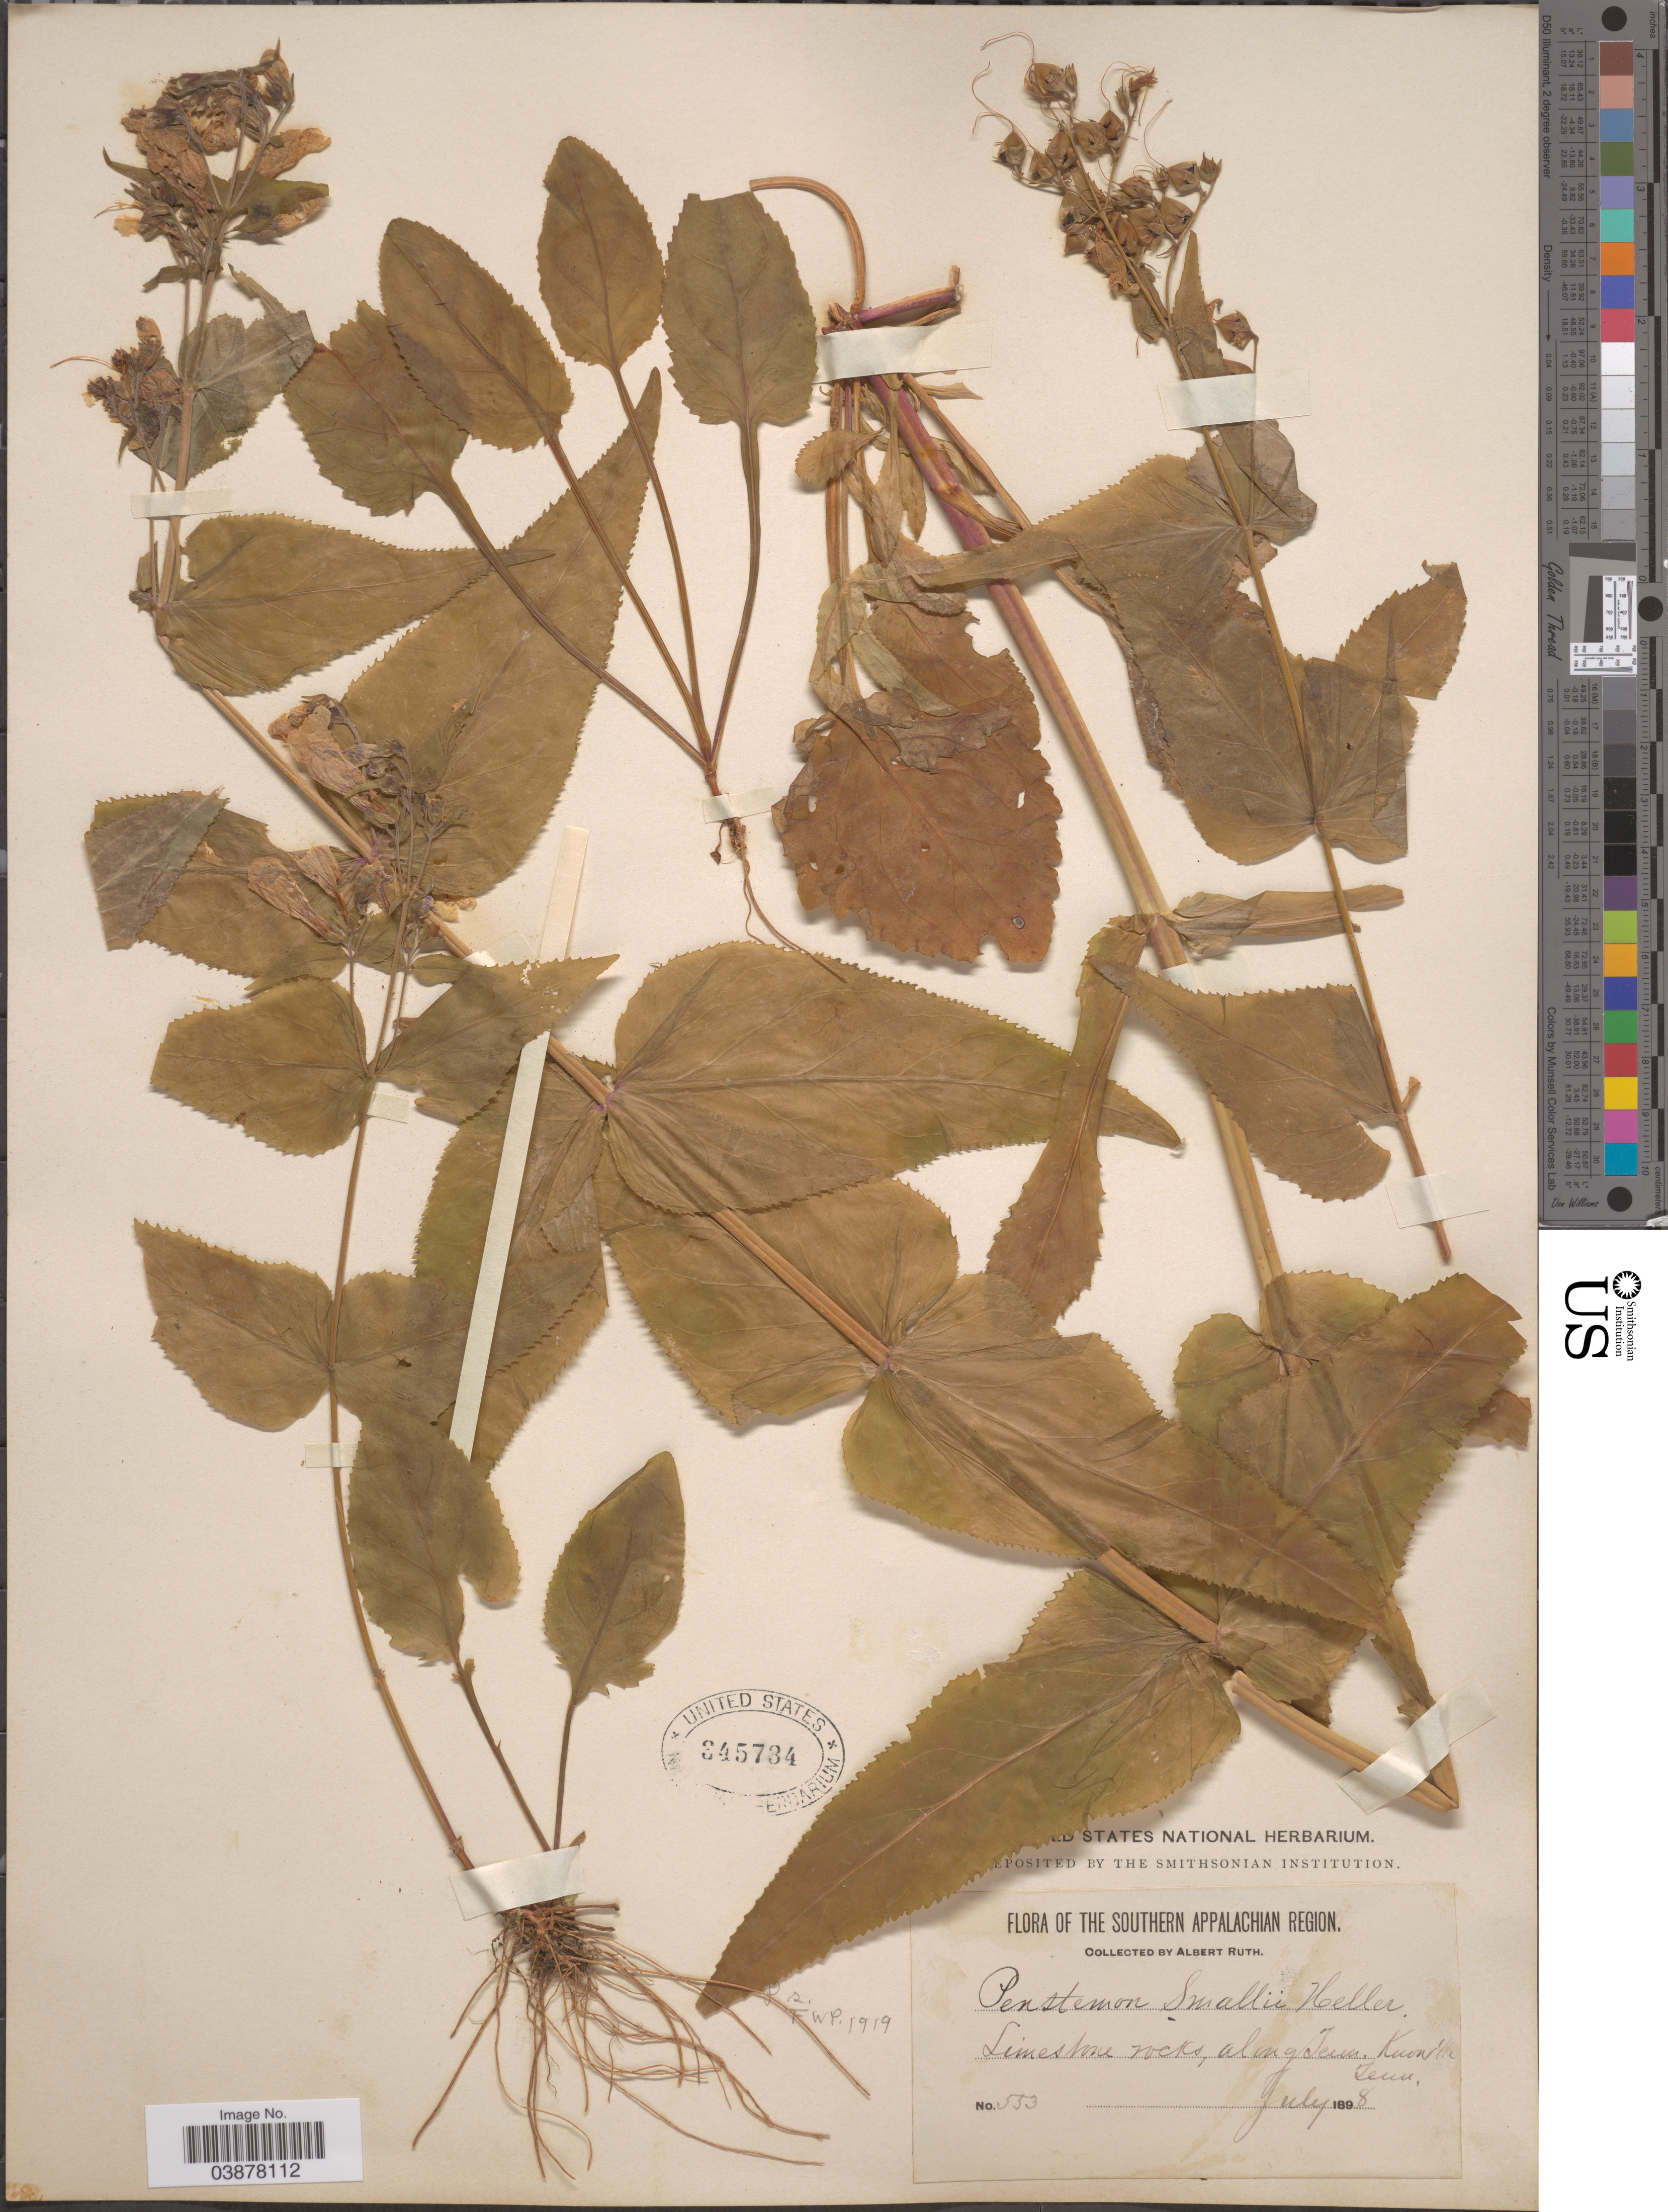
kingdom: Plantae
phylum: Tracheophyta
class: Magnoliopsida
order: Lamiales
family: Plantaginaceae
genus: Penstemon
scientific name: Penstemon smallii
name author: A. Heller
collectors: A. Ruth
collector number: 553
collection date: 1898-07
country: United States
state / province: Tennessee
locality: The Southern Appalachian Region. Along Tenn. Knoxville.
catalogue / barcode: US 345734